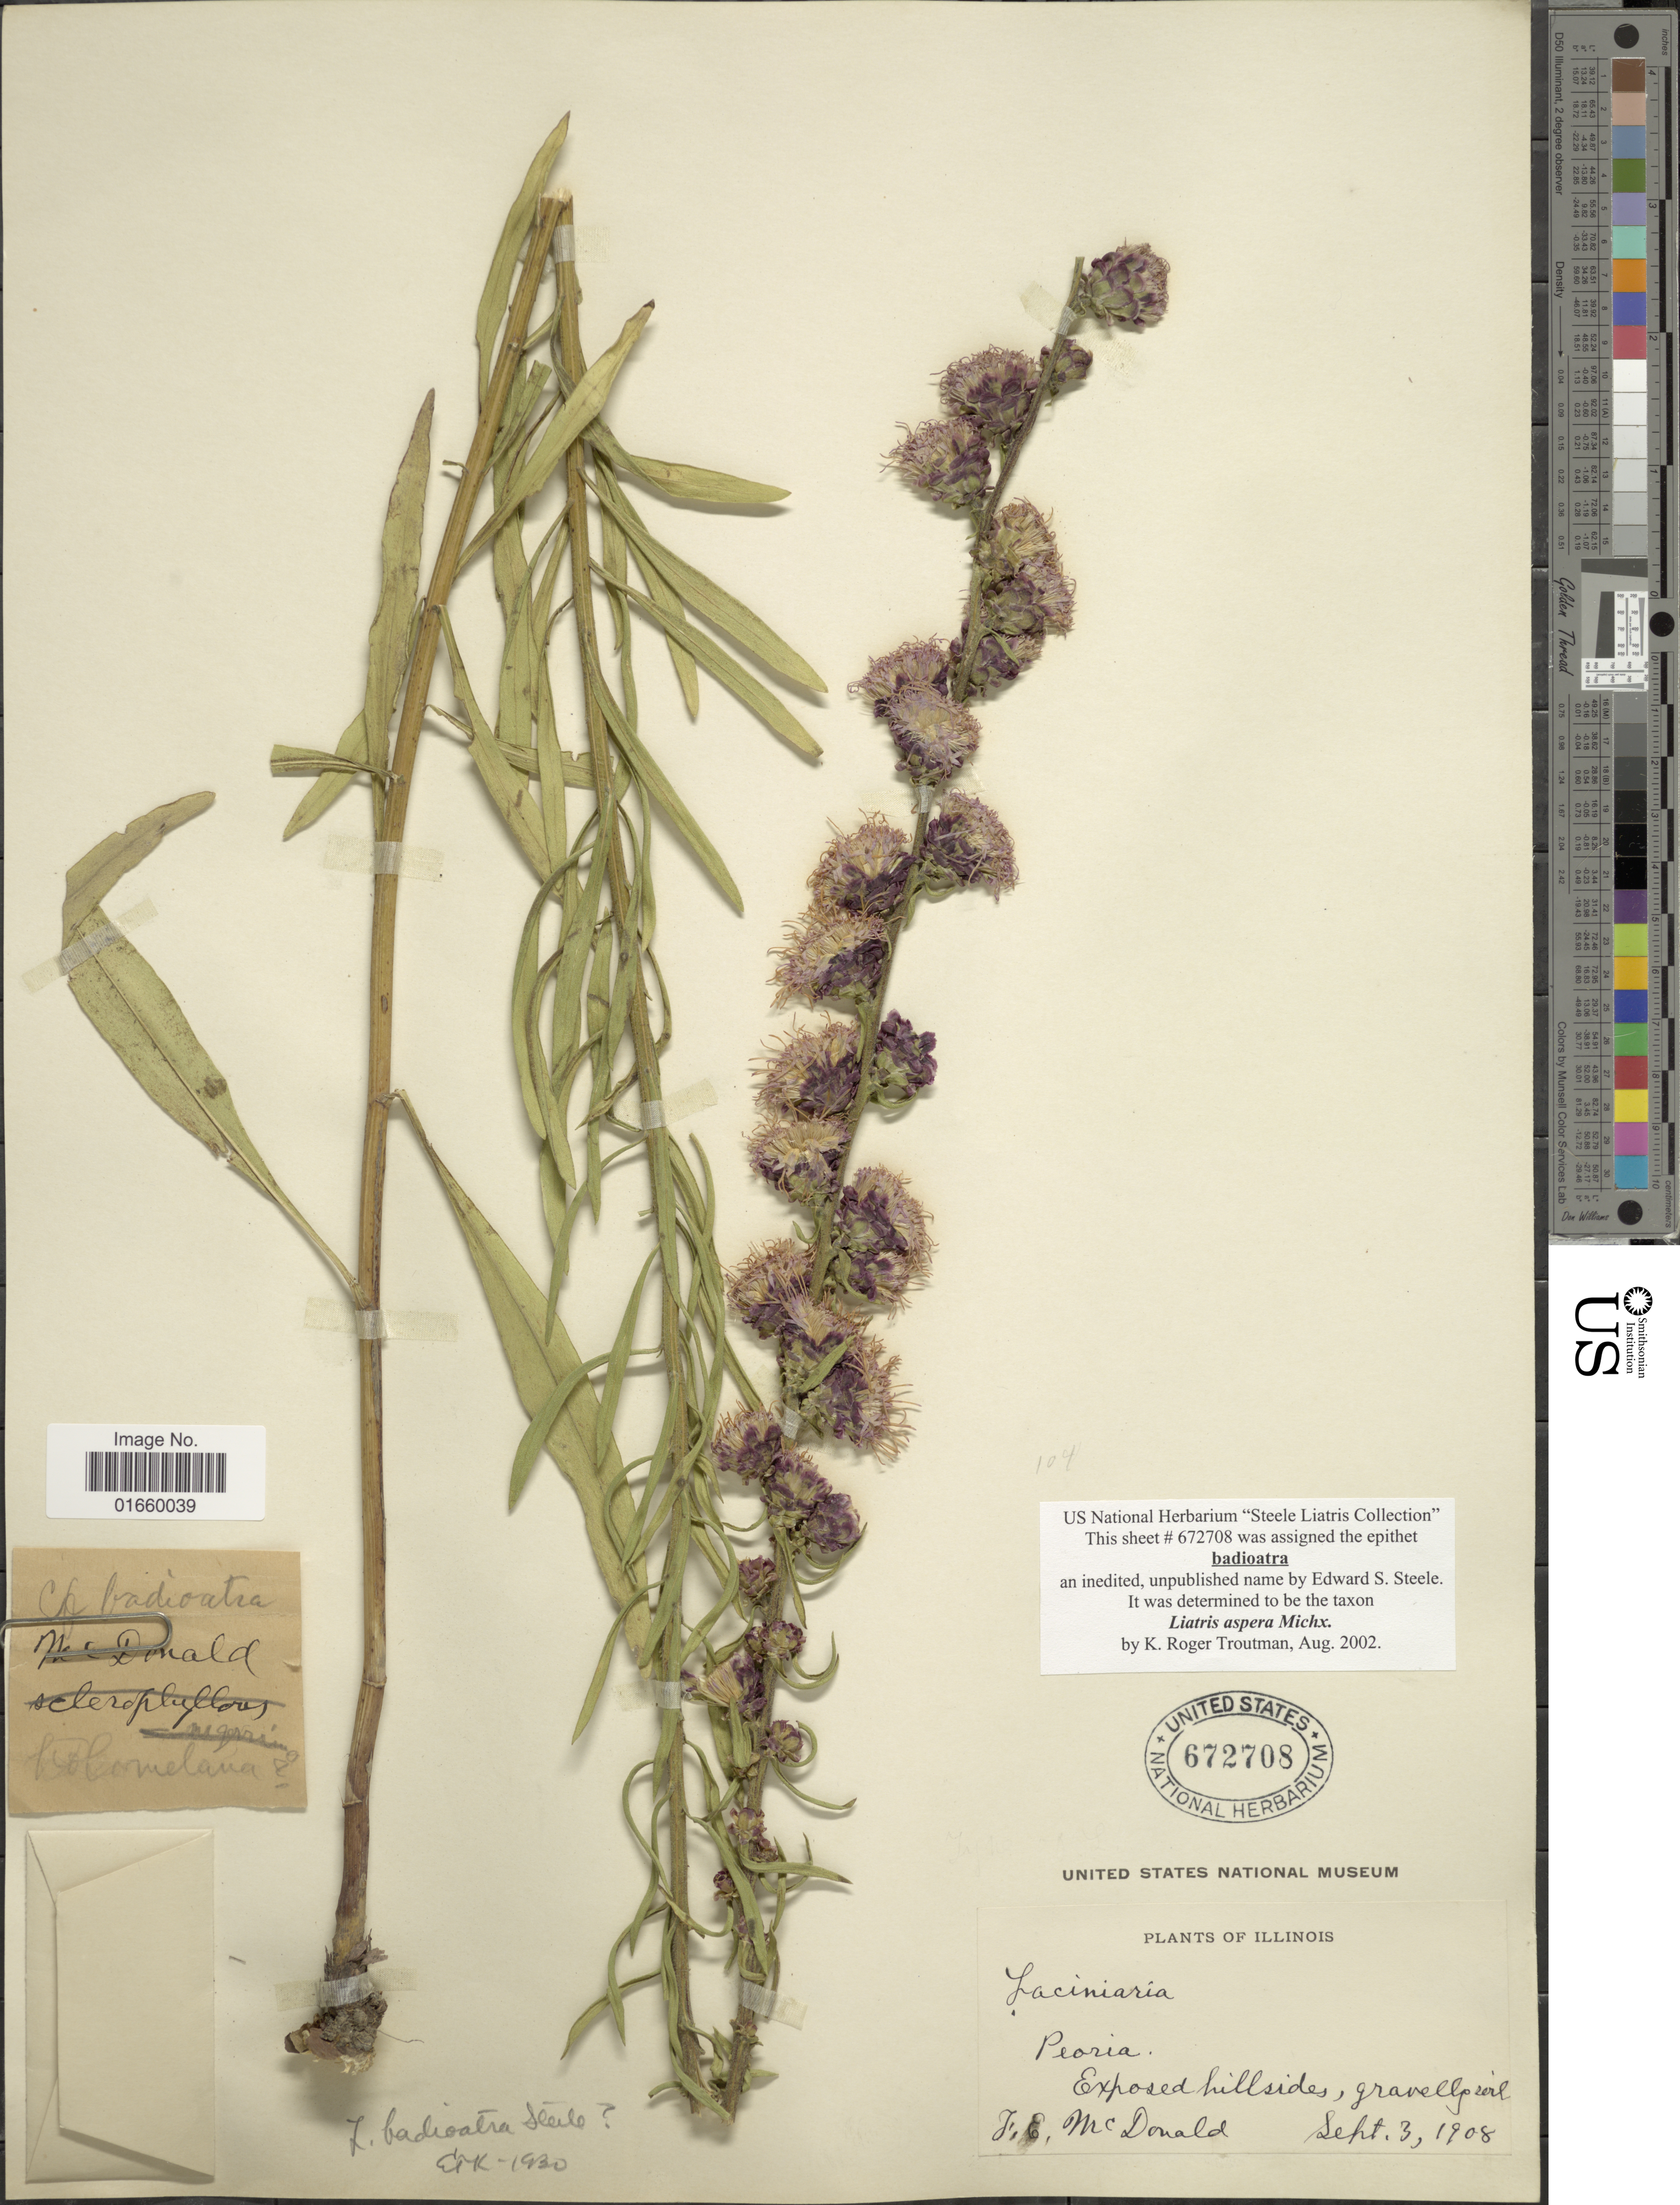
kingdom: Plantae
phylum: Tracheophyta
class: Magnoliopsida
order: Asterales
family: Asteraceae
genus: Liatris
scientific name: Liatris aspera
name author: Michx.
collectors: F. E. McDonald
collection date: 1908-09-03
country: United States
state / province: Illinois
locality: Exposed hillsides, gravelly soil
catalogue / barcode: US 672708